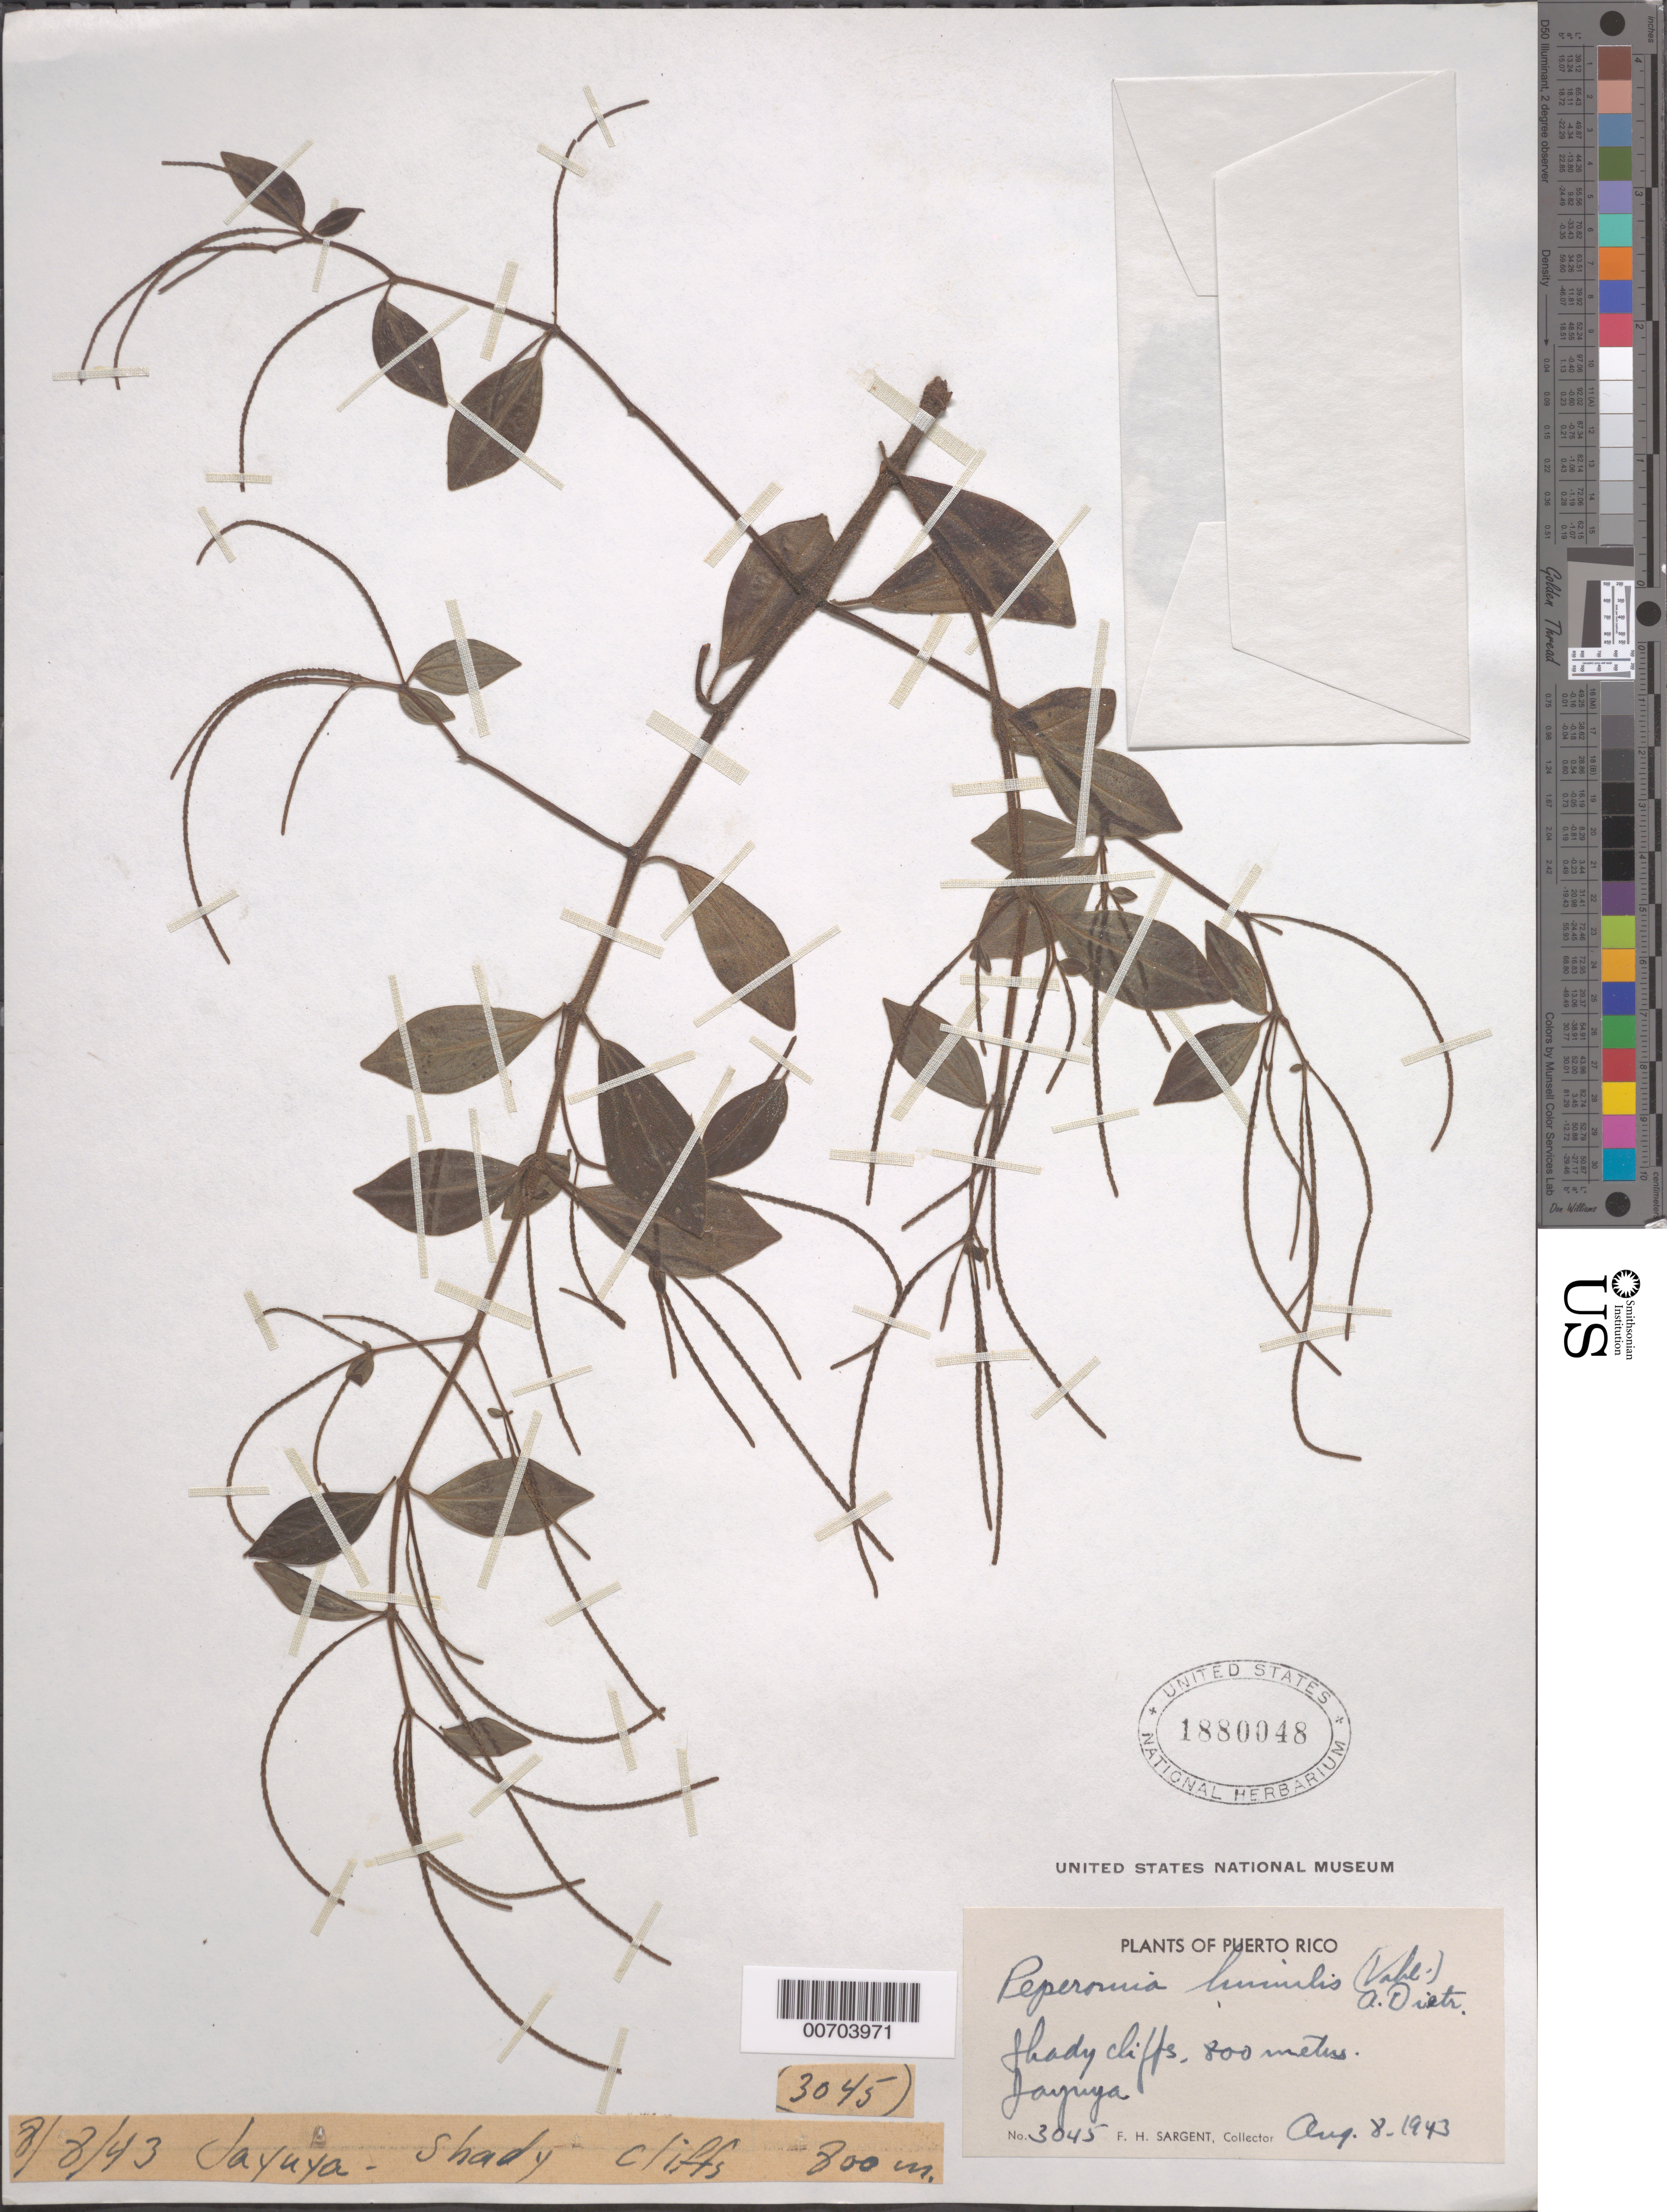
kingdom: Plantae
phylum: Tracheophyta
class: Magnoliopsida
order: Piperales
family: Piperaceae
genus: Peperomia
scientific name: Peperomia humilis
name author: (Vahl) A. Dietr.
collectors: F. H. Sargent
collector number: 3045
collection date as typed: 08 Aug 1943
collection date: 1943-08-08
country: Puerto Rico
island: Greater Antilles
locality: Jayuya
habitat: Shady cliff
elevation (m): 800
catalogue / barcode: US 1880048